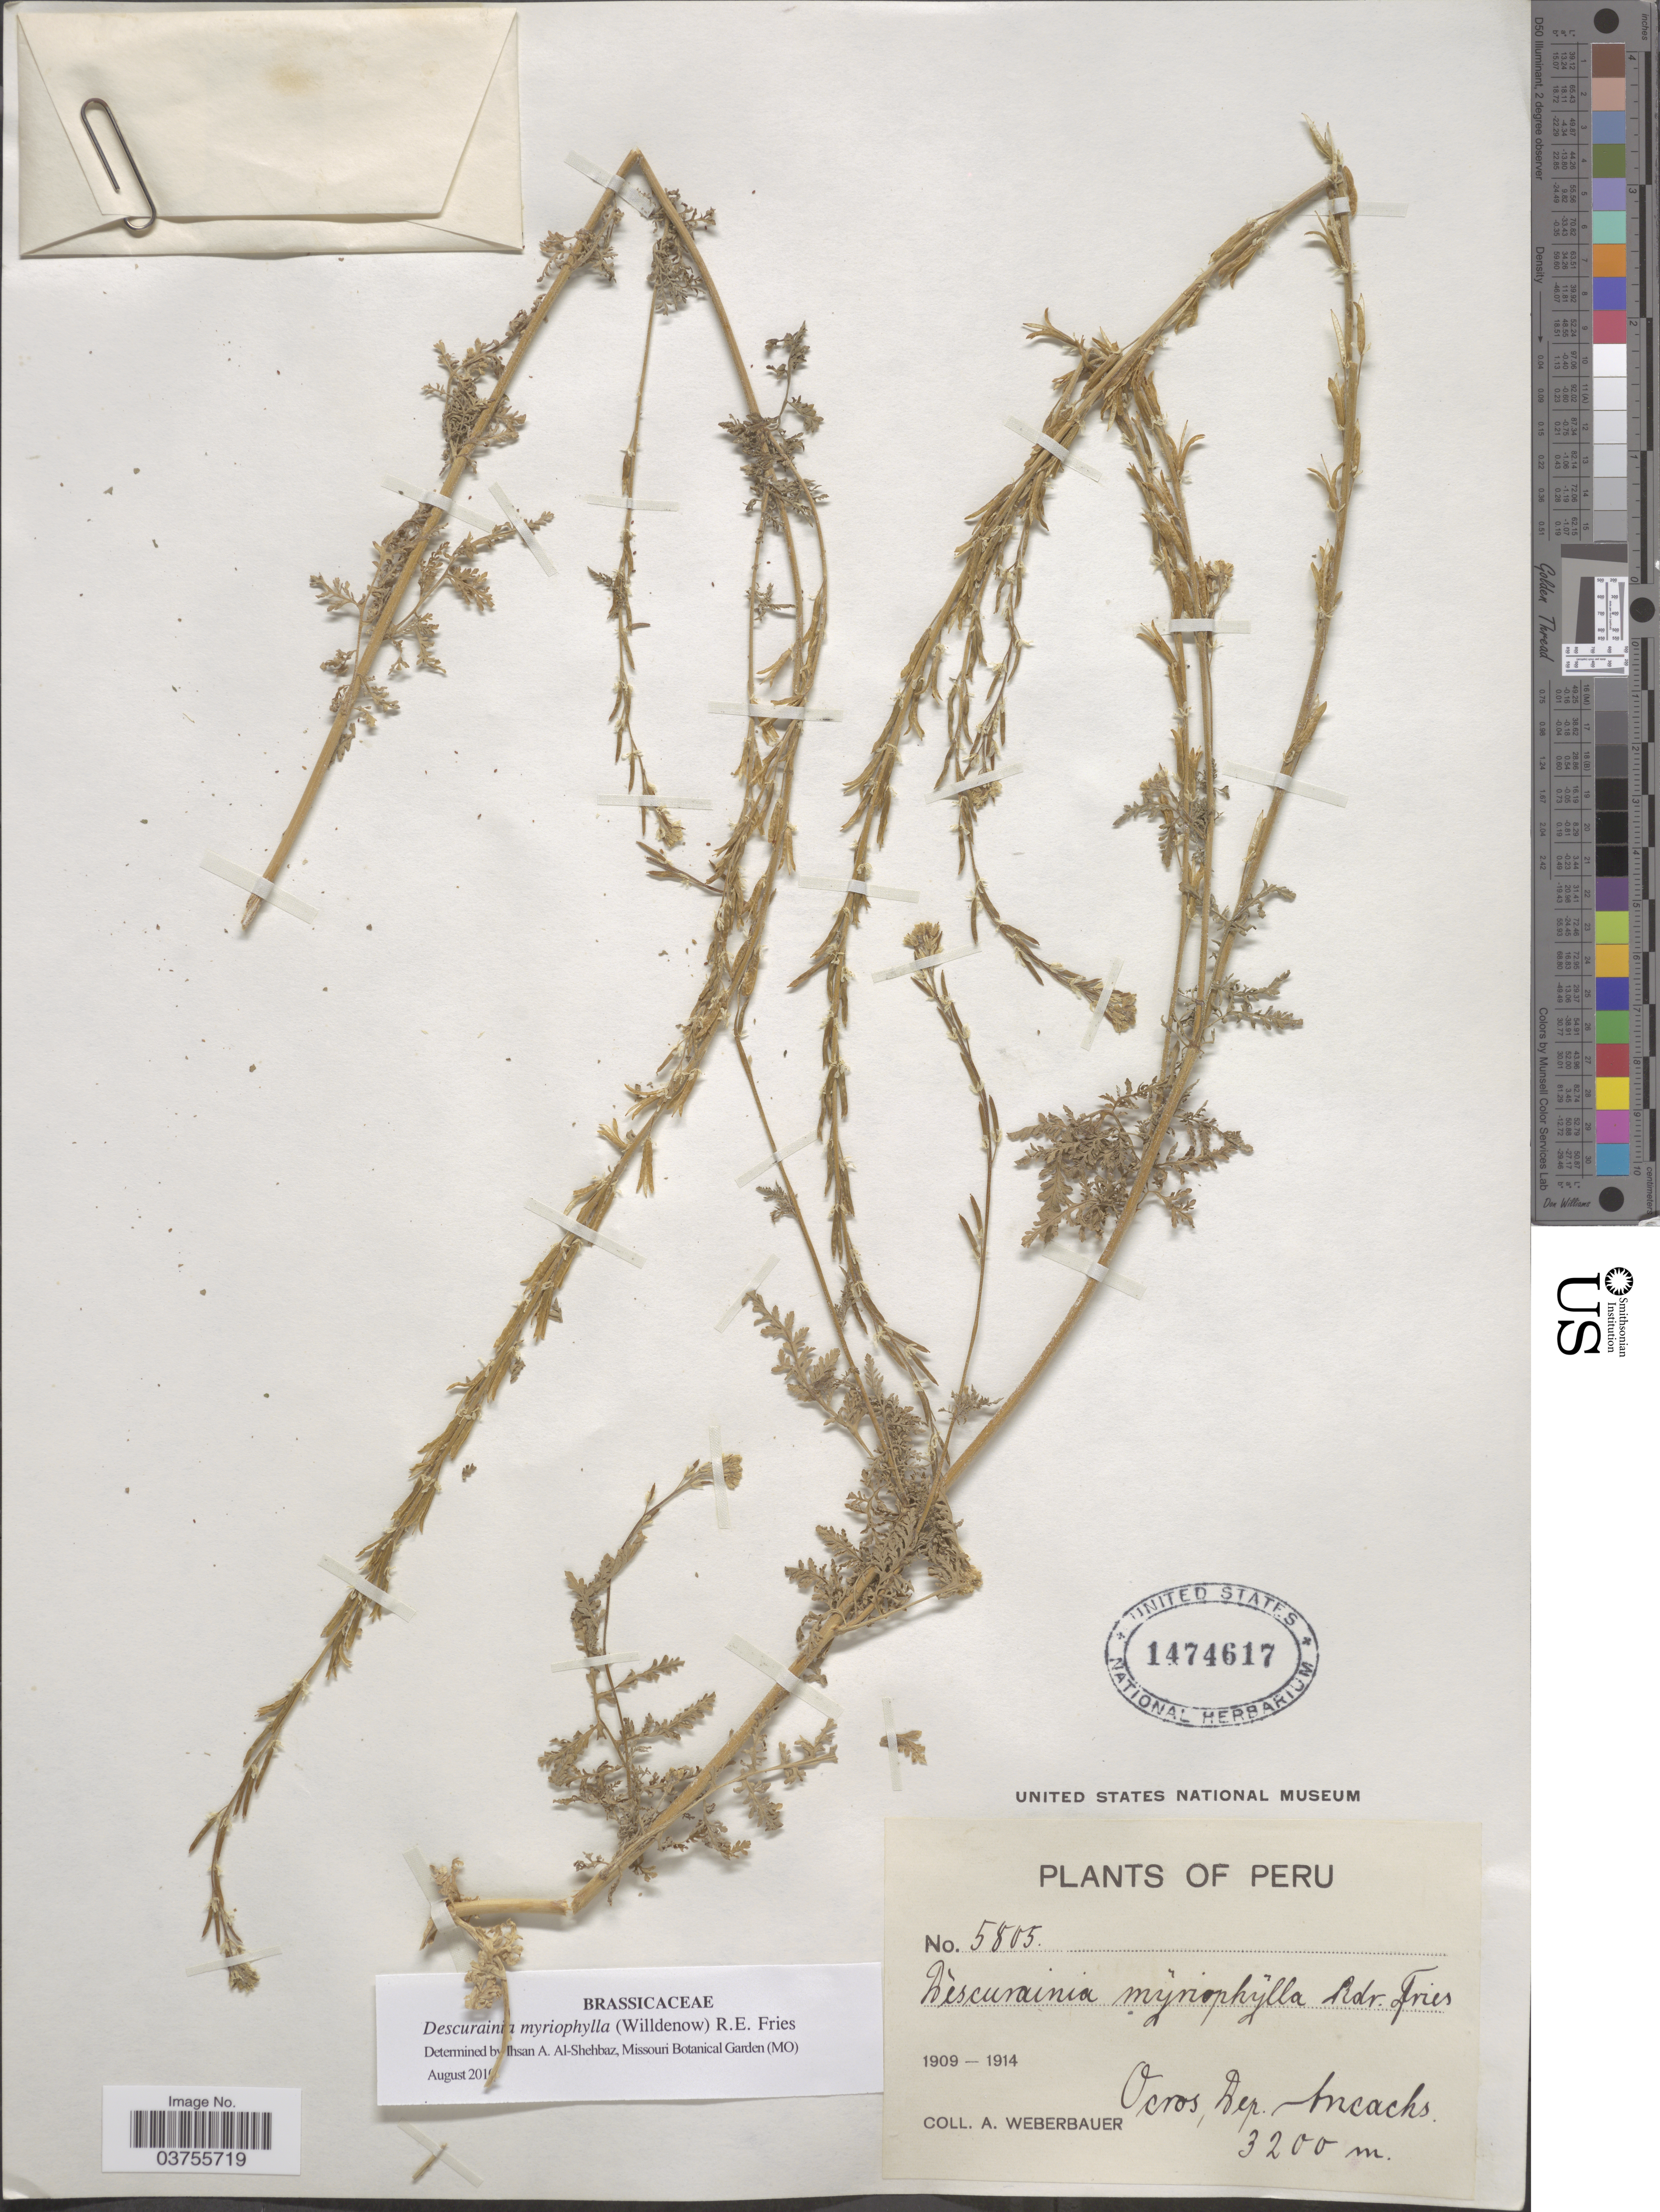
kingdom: Plantae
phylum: Tracheophyta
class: Magnoliopsida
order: Brassicales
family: Brassicaceae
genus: Descurainia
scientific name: Descurainia myriophylla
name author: (Willd.) R.E. Fr.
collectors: A. Weberbauer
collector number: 5805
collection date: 1909/1914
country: Peru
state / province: Ancash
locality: Ocros, Dep. Ancachs.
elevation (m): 3200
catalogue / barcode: US 1474617